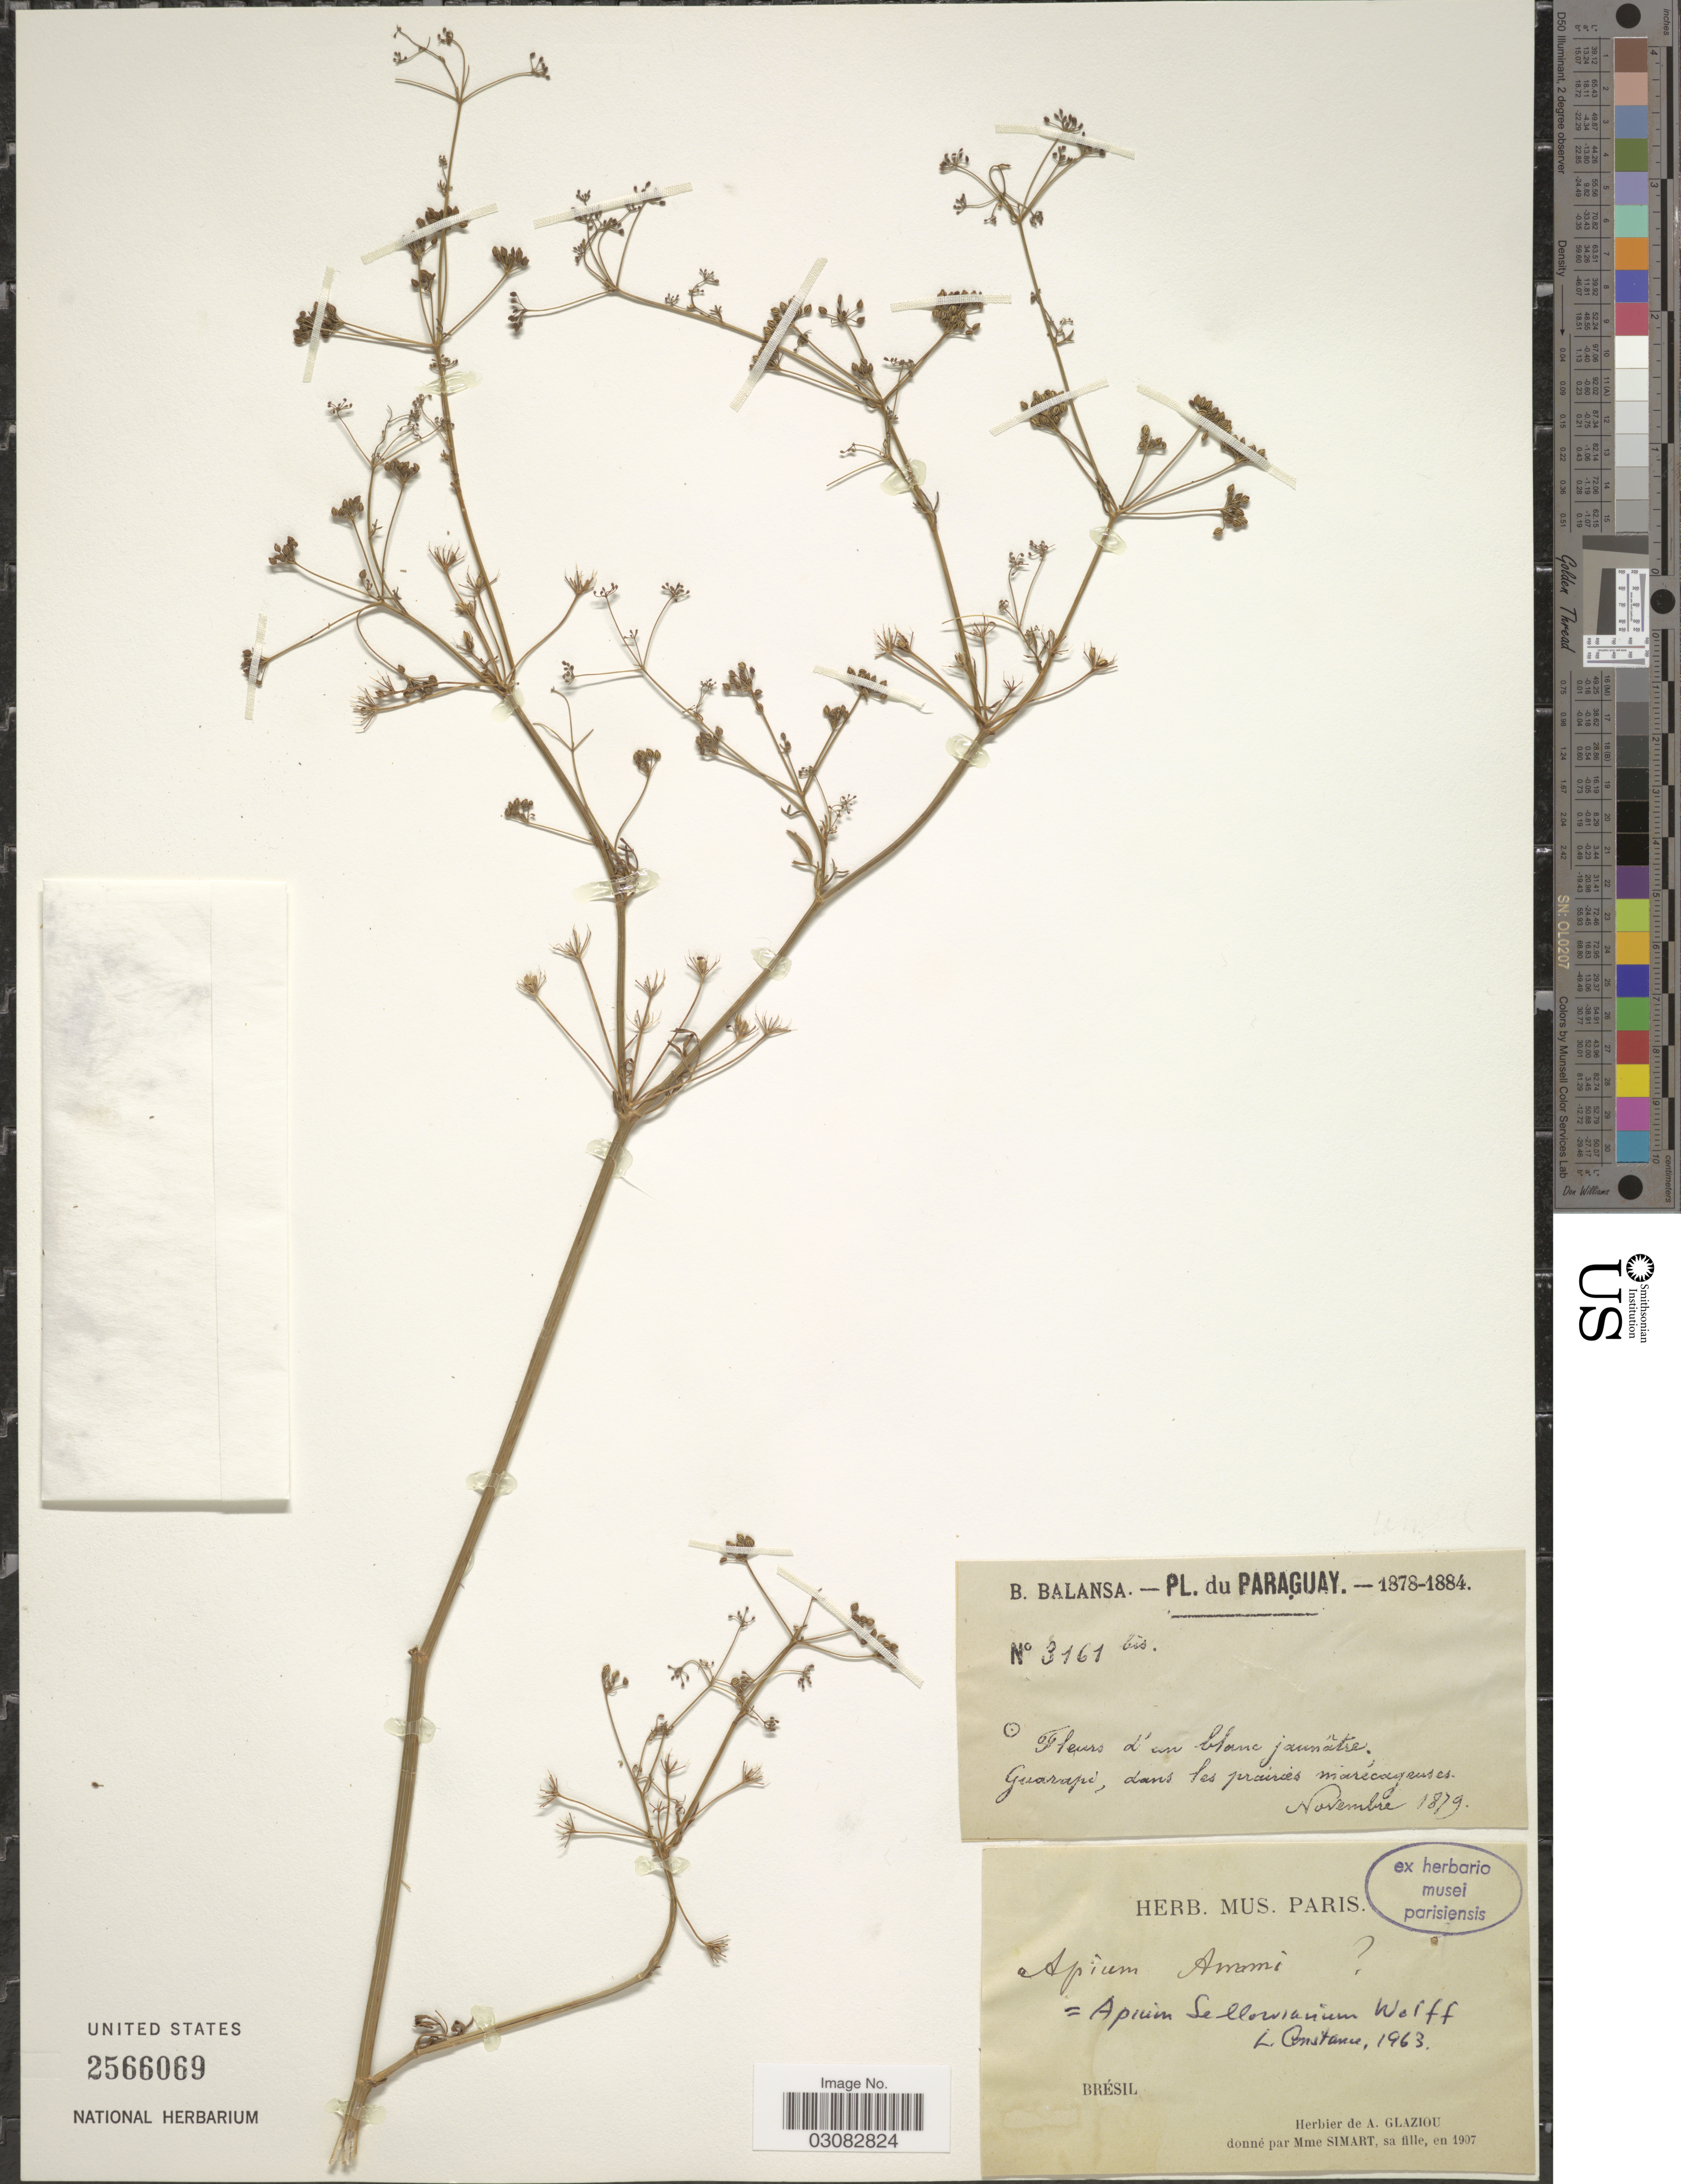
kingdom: Plantae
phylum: Tracheophyta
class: Magnoliopsida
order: Apiales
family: Apiaceae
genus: Apium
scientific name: Apium sellowianum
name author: H. Wolff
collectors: B. Balansa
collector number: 3161bis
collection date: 1879-11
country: Paraguay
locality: Guarapi.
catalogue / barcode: US 2566069